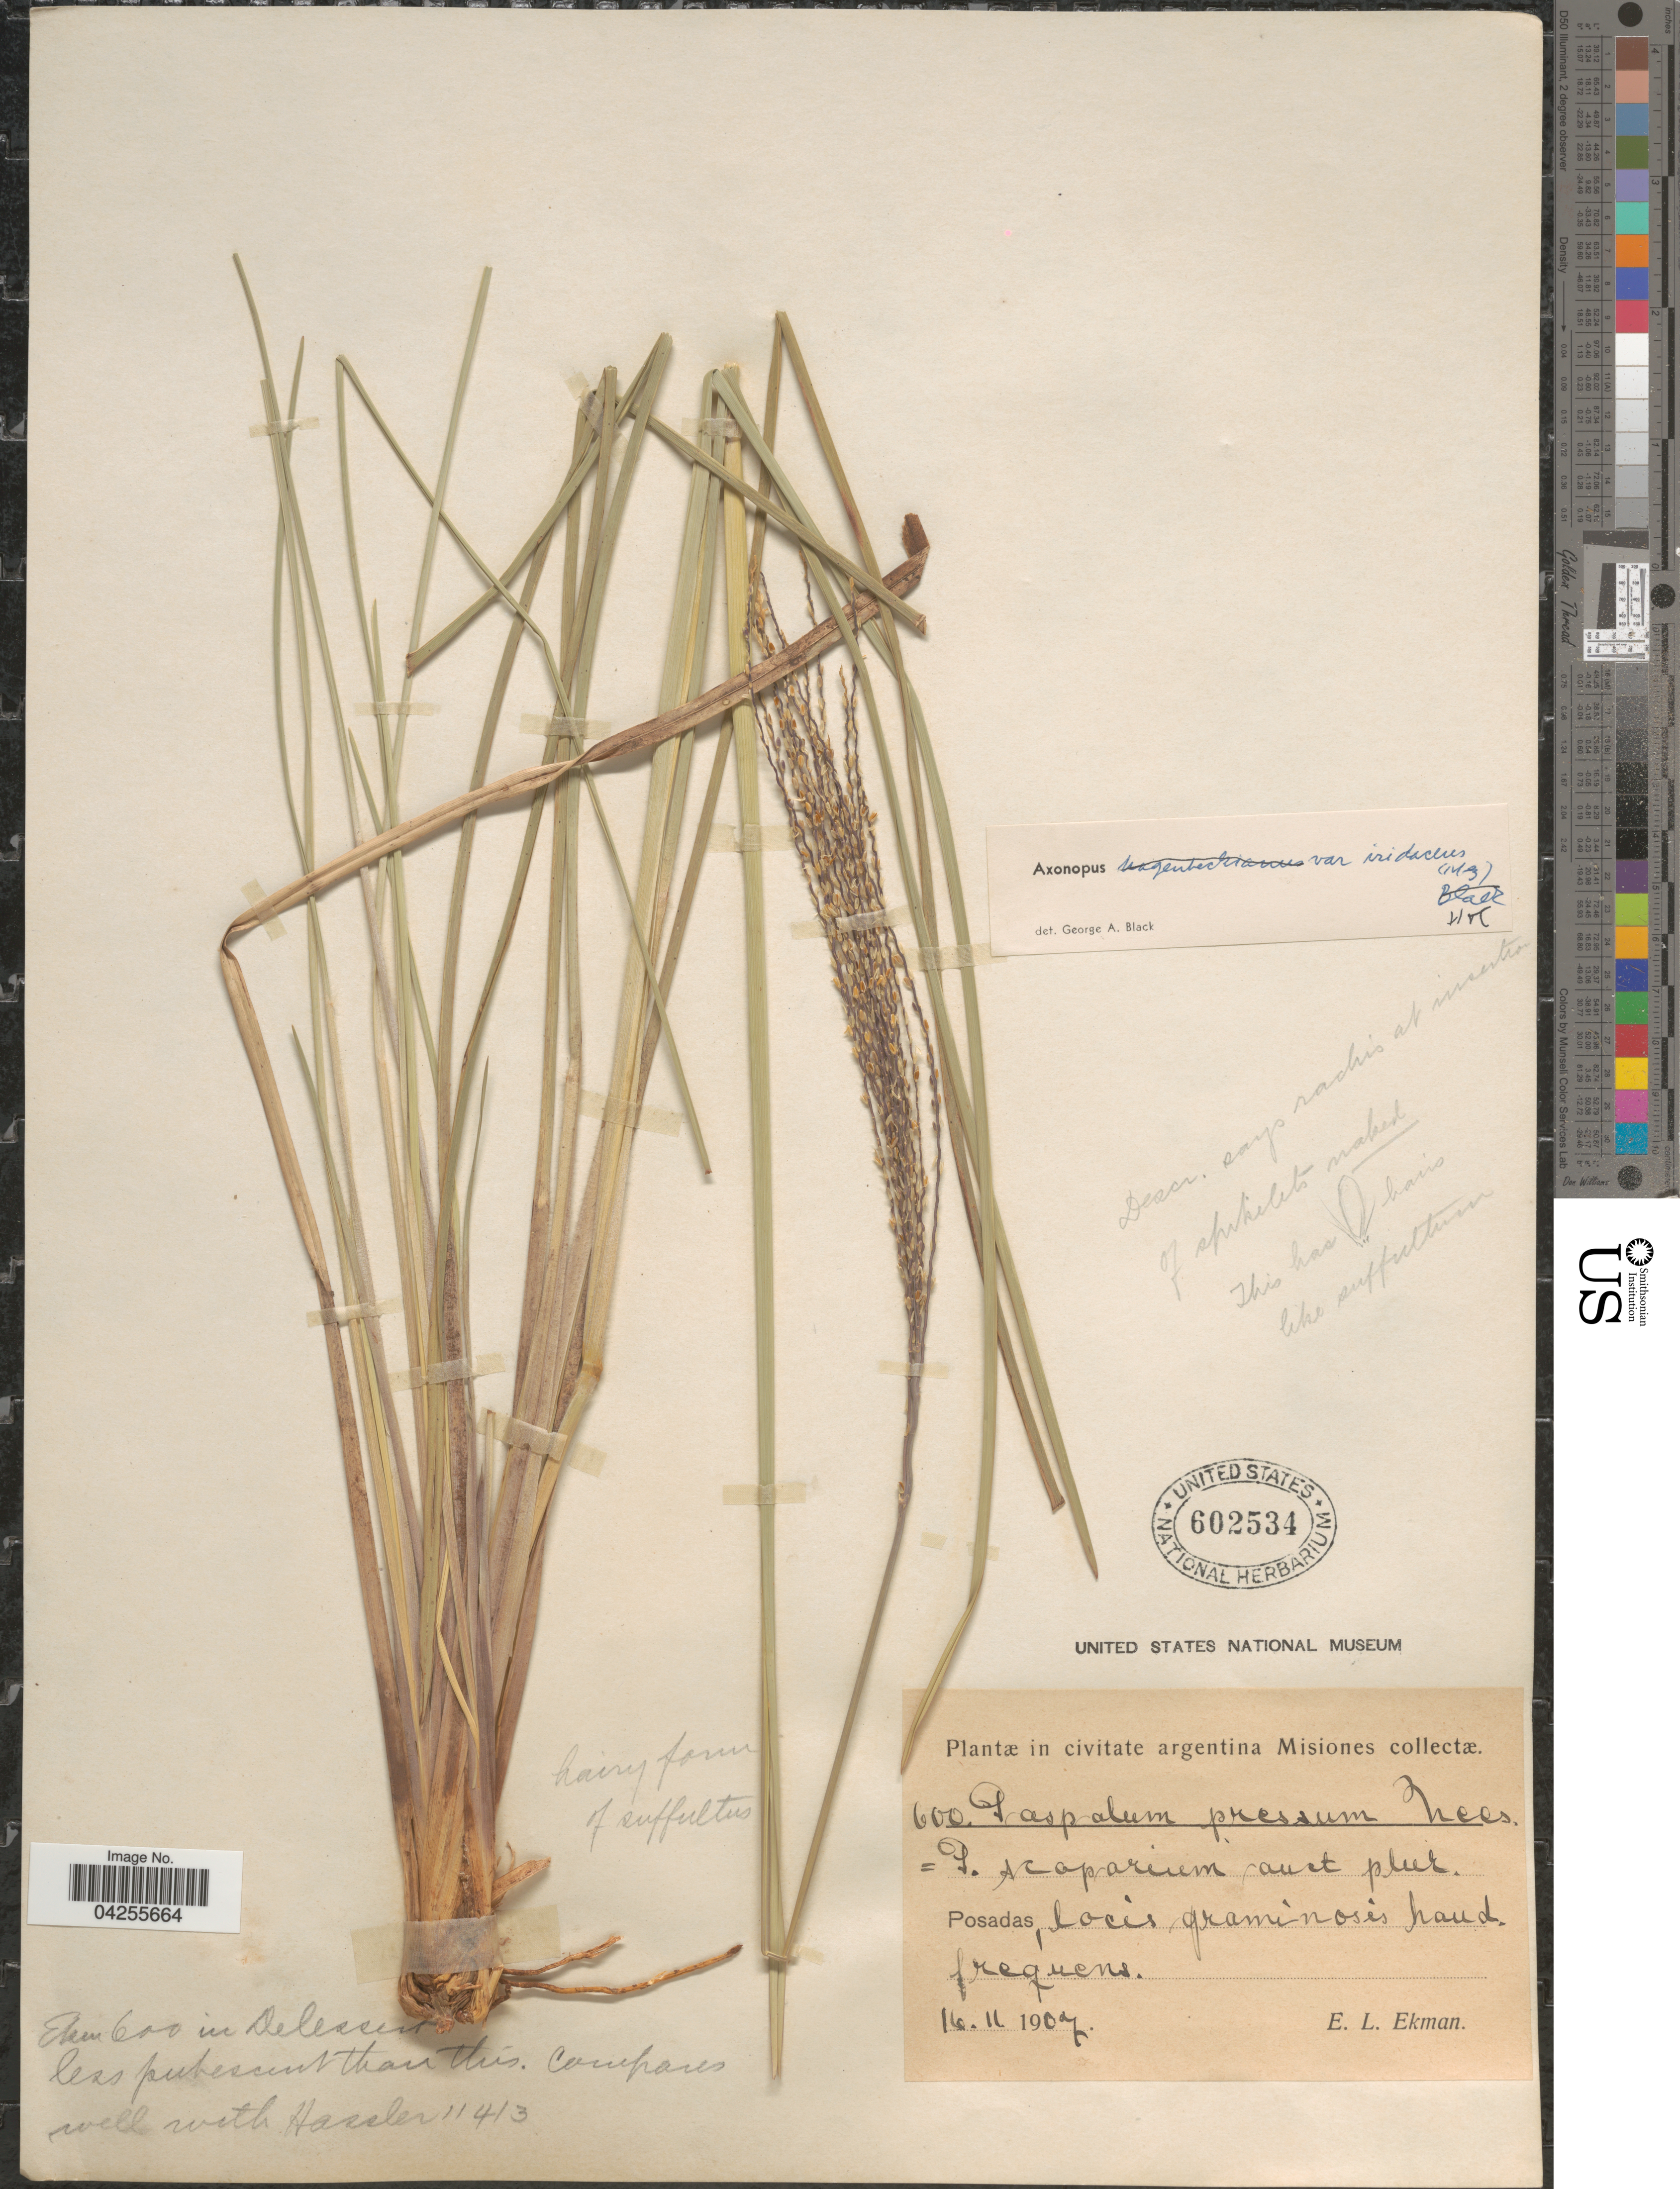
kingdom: Plantae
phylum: Tracheophyta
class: Liliopsida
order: Poales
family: Poaceae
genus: Axonopus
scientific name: Axonopus suffultus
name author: (Nees) Kuhlm.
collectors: E. L. Ekman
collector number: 600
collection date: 1907-11-16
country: Argentina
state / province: Misiones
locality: Posadas.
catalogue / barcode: US 602534